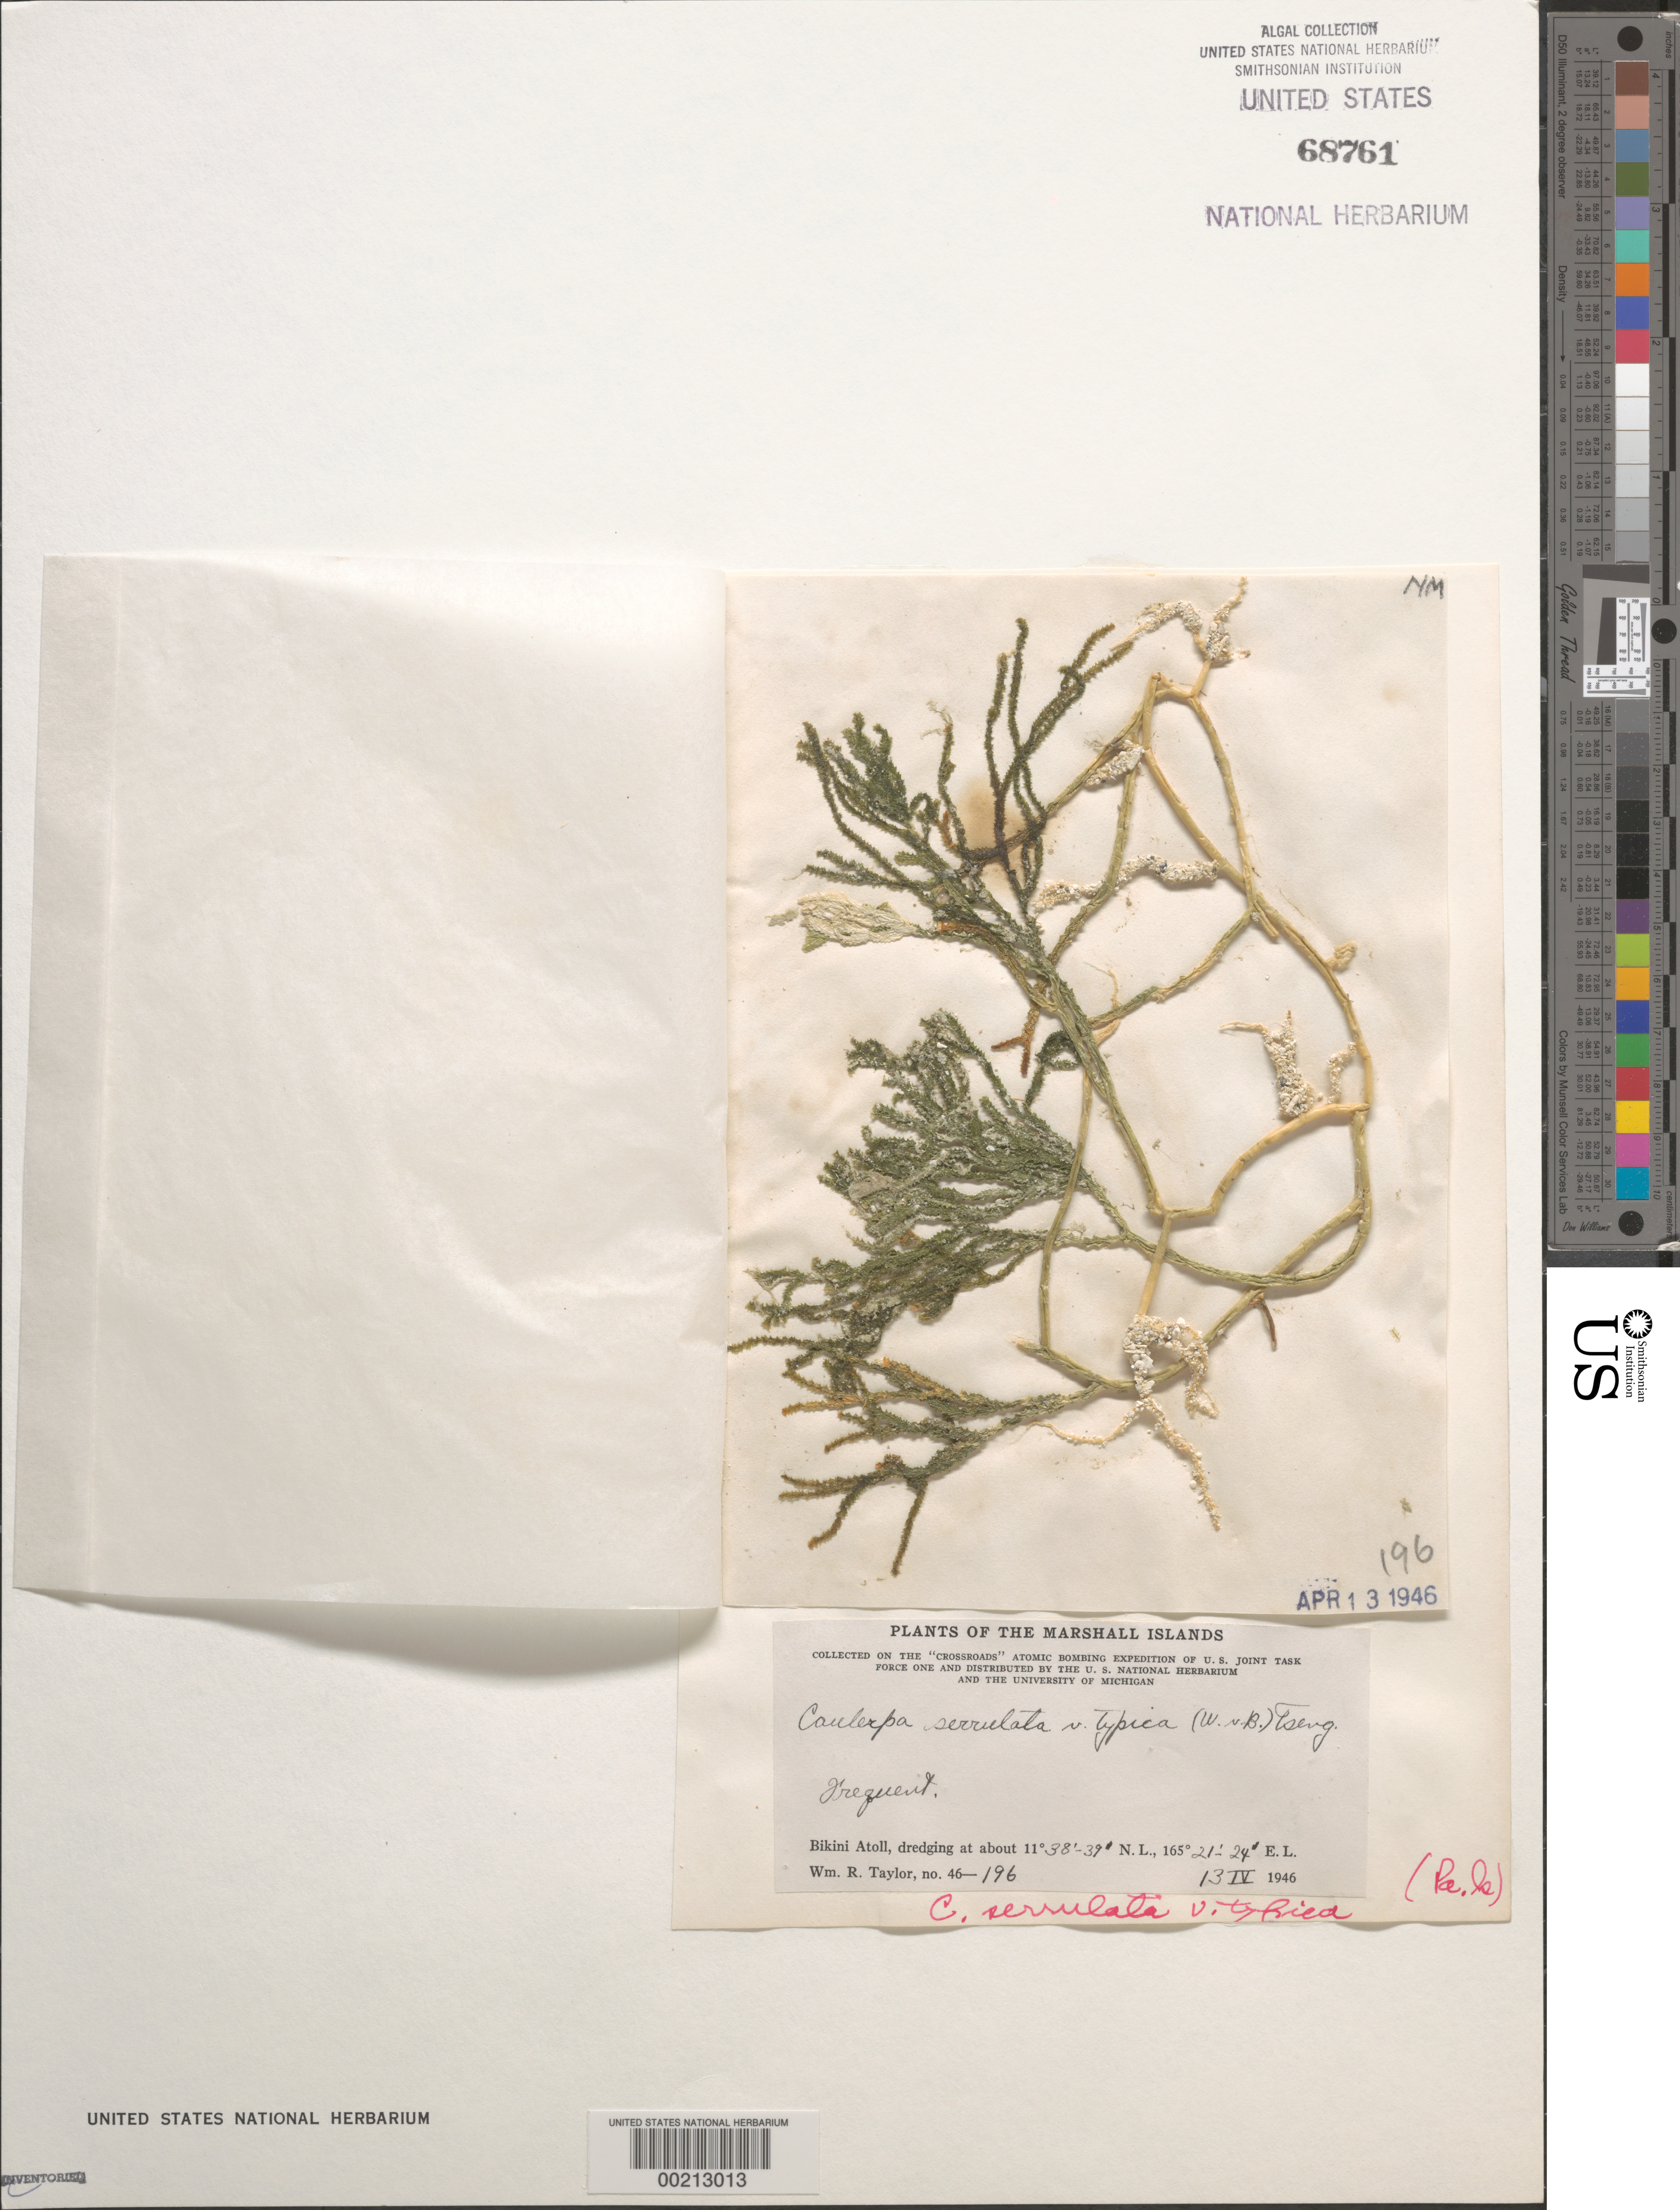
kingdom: Plantae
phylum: Chlorophyta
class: Ulvophyceae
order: Bryopsidales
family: Caulerpaceae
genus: Caulerpa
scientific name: Caulerpa serrulata var. typica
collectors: W. R. Taylor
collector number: WRT 46-196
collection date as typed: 13 Apr 1946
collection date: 1946-04-13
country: Marshall Islands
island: Bikini Atoll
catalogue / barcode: US 68761